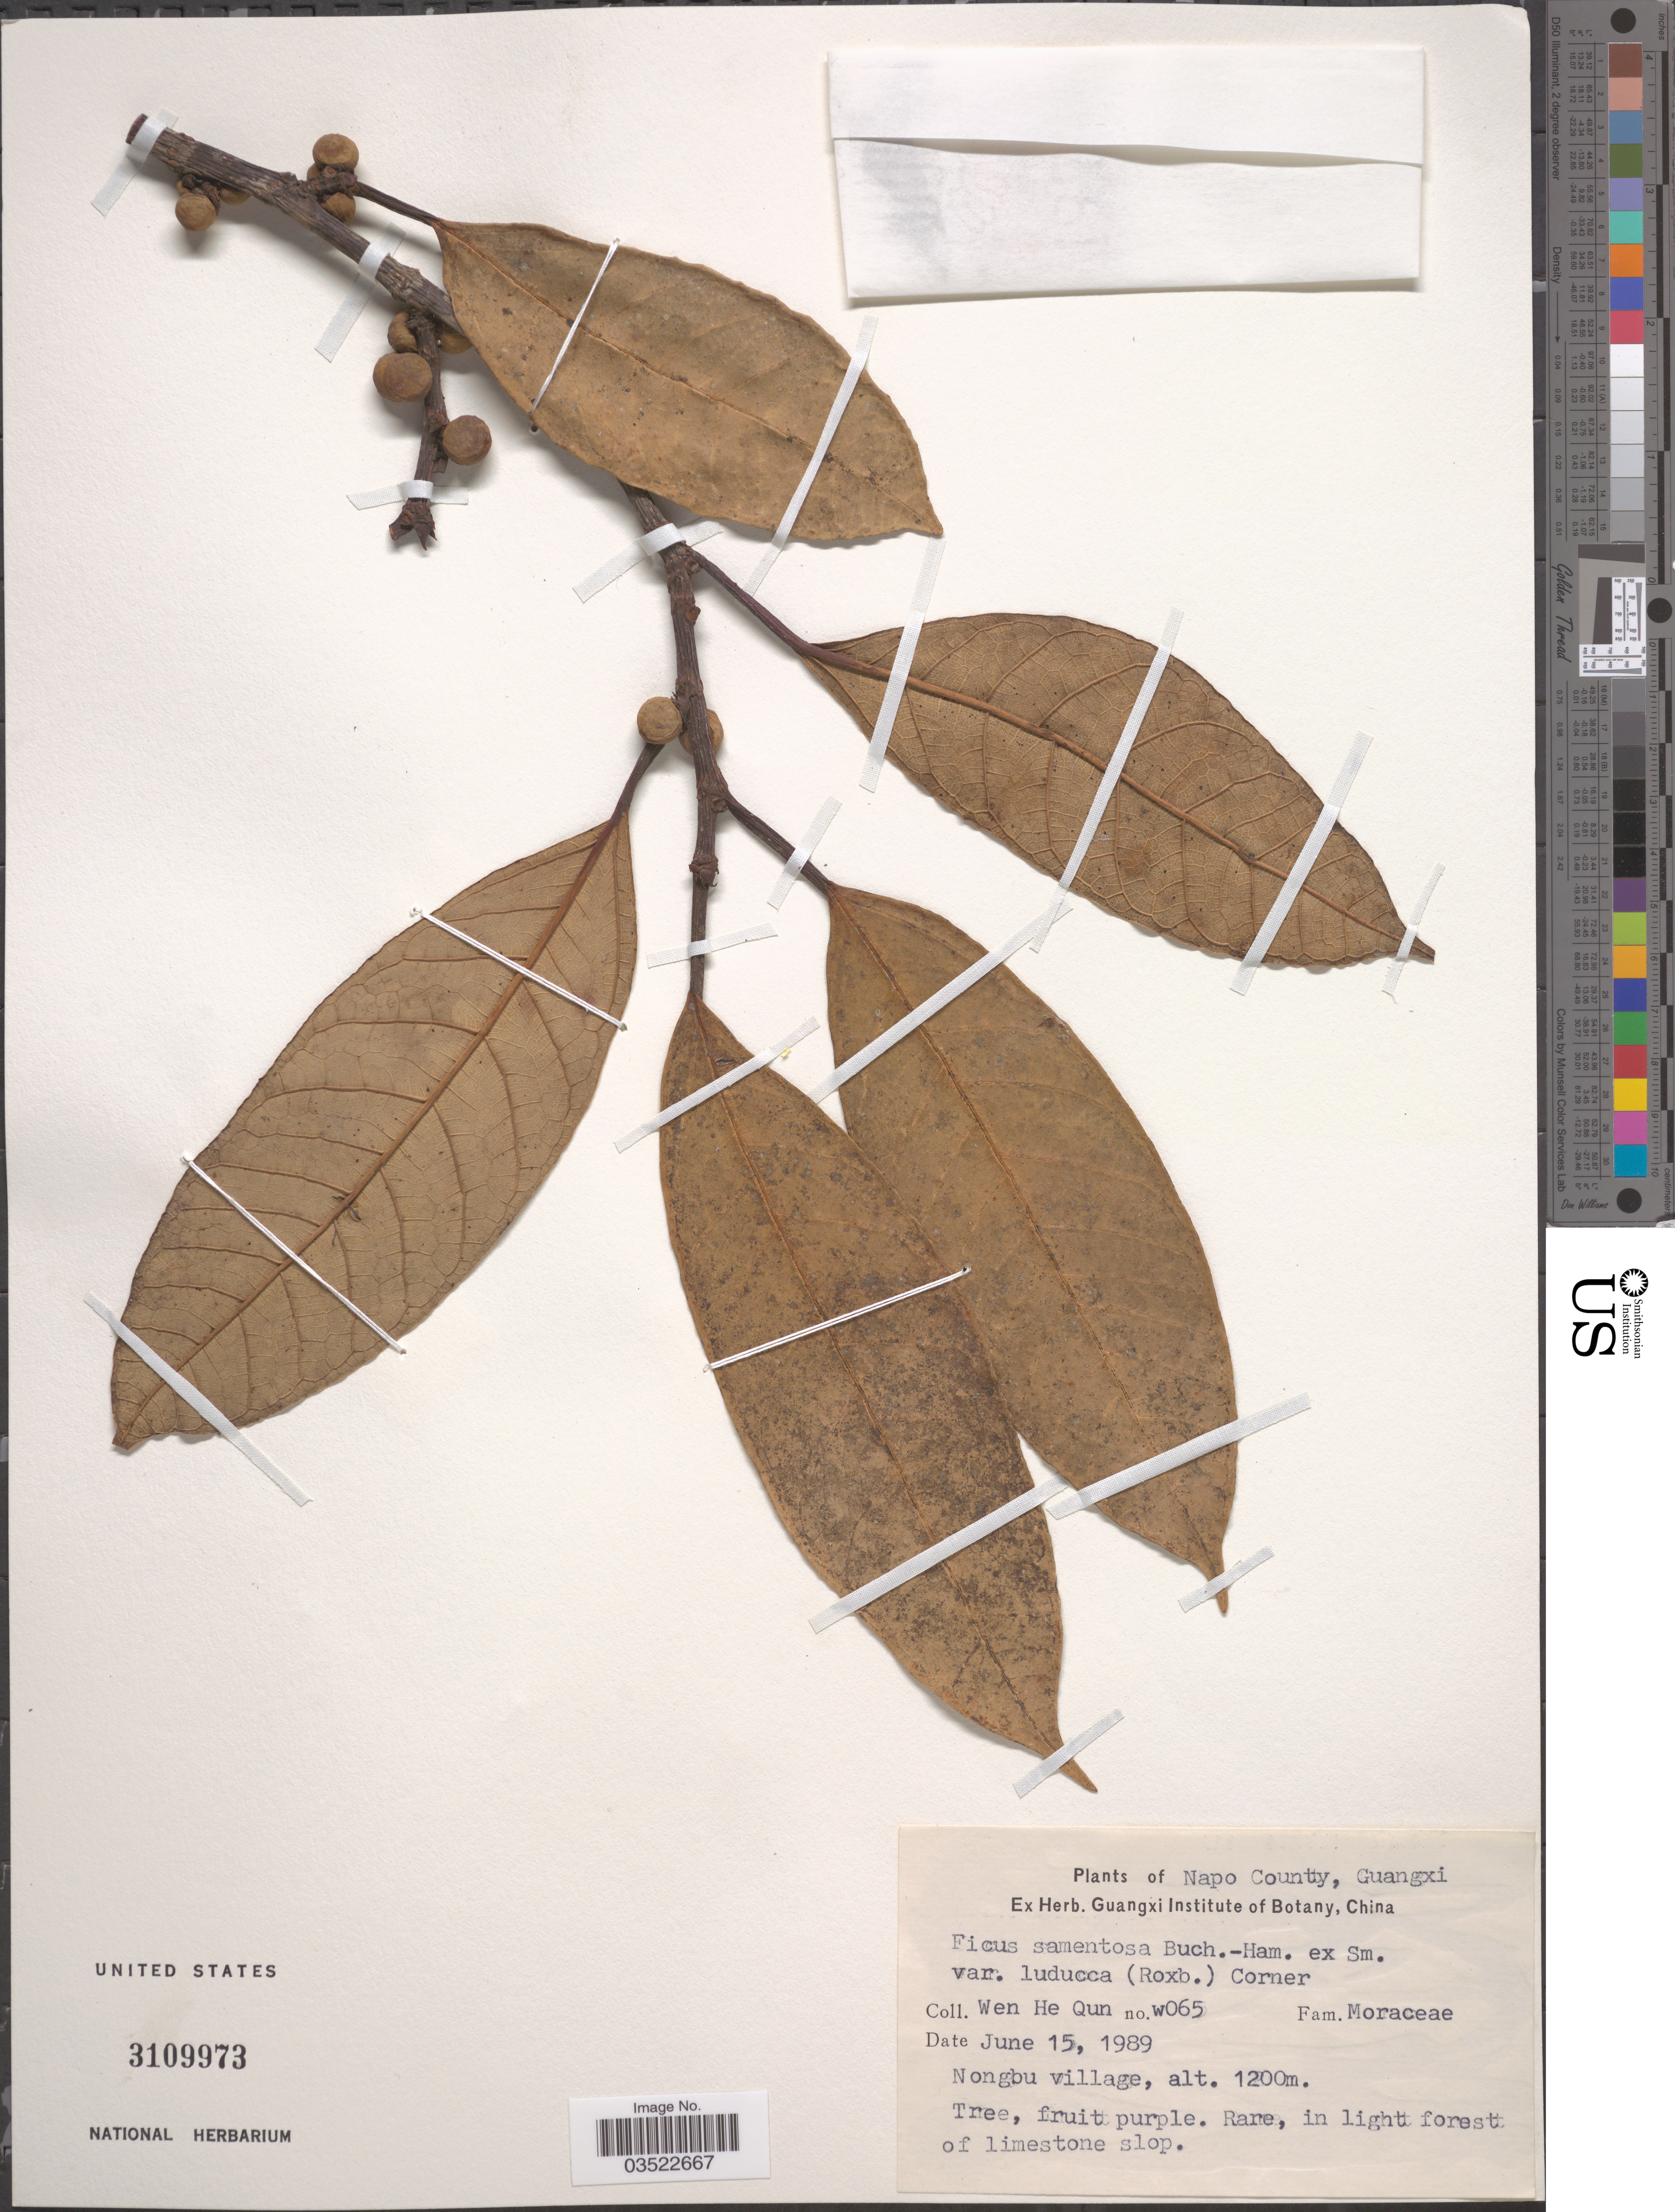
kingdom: Plantae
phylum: Tracheophyta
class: Magnoliopsida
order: Rosales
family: Moraceae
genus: Ficus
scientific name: Ficus sarmentosa var. luducca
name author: (Roxb.) Corner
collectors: H. Wen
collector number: W065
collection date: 1989-06-15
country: China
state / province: Guangxi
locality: Napo County. Nongbu village.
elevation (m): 1200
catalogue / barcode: US 3109973